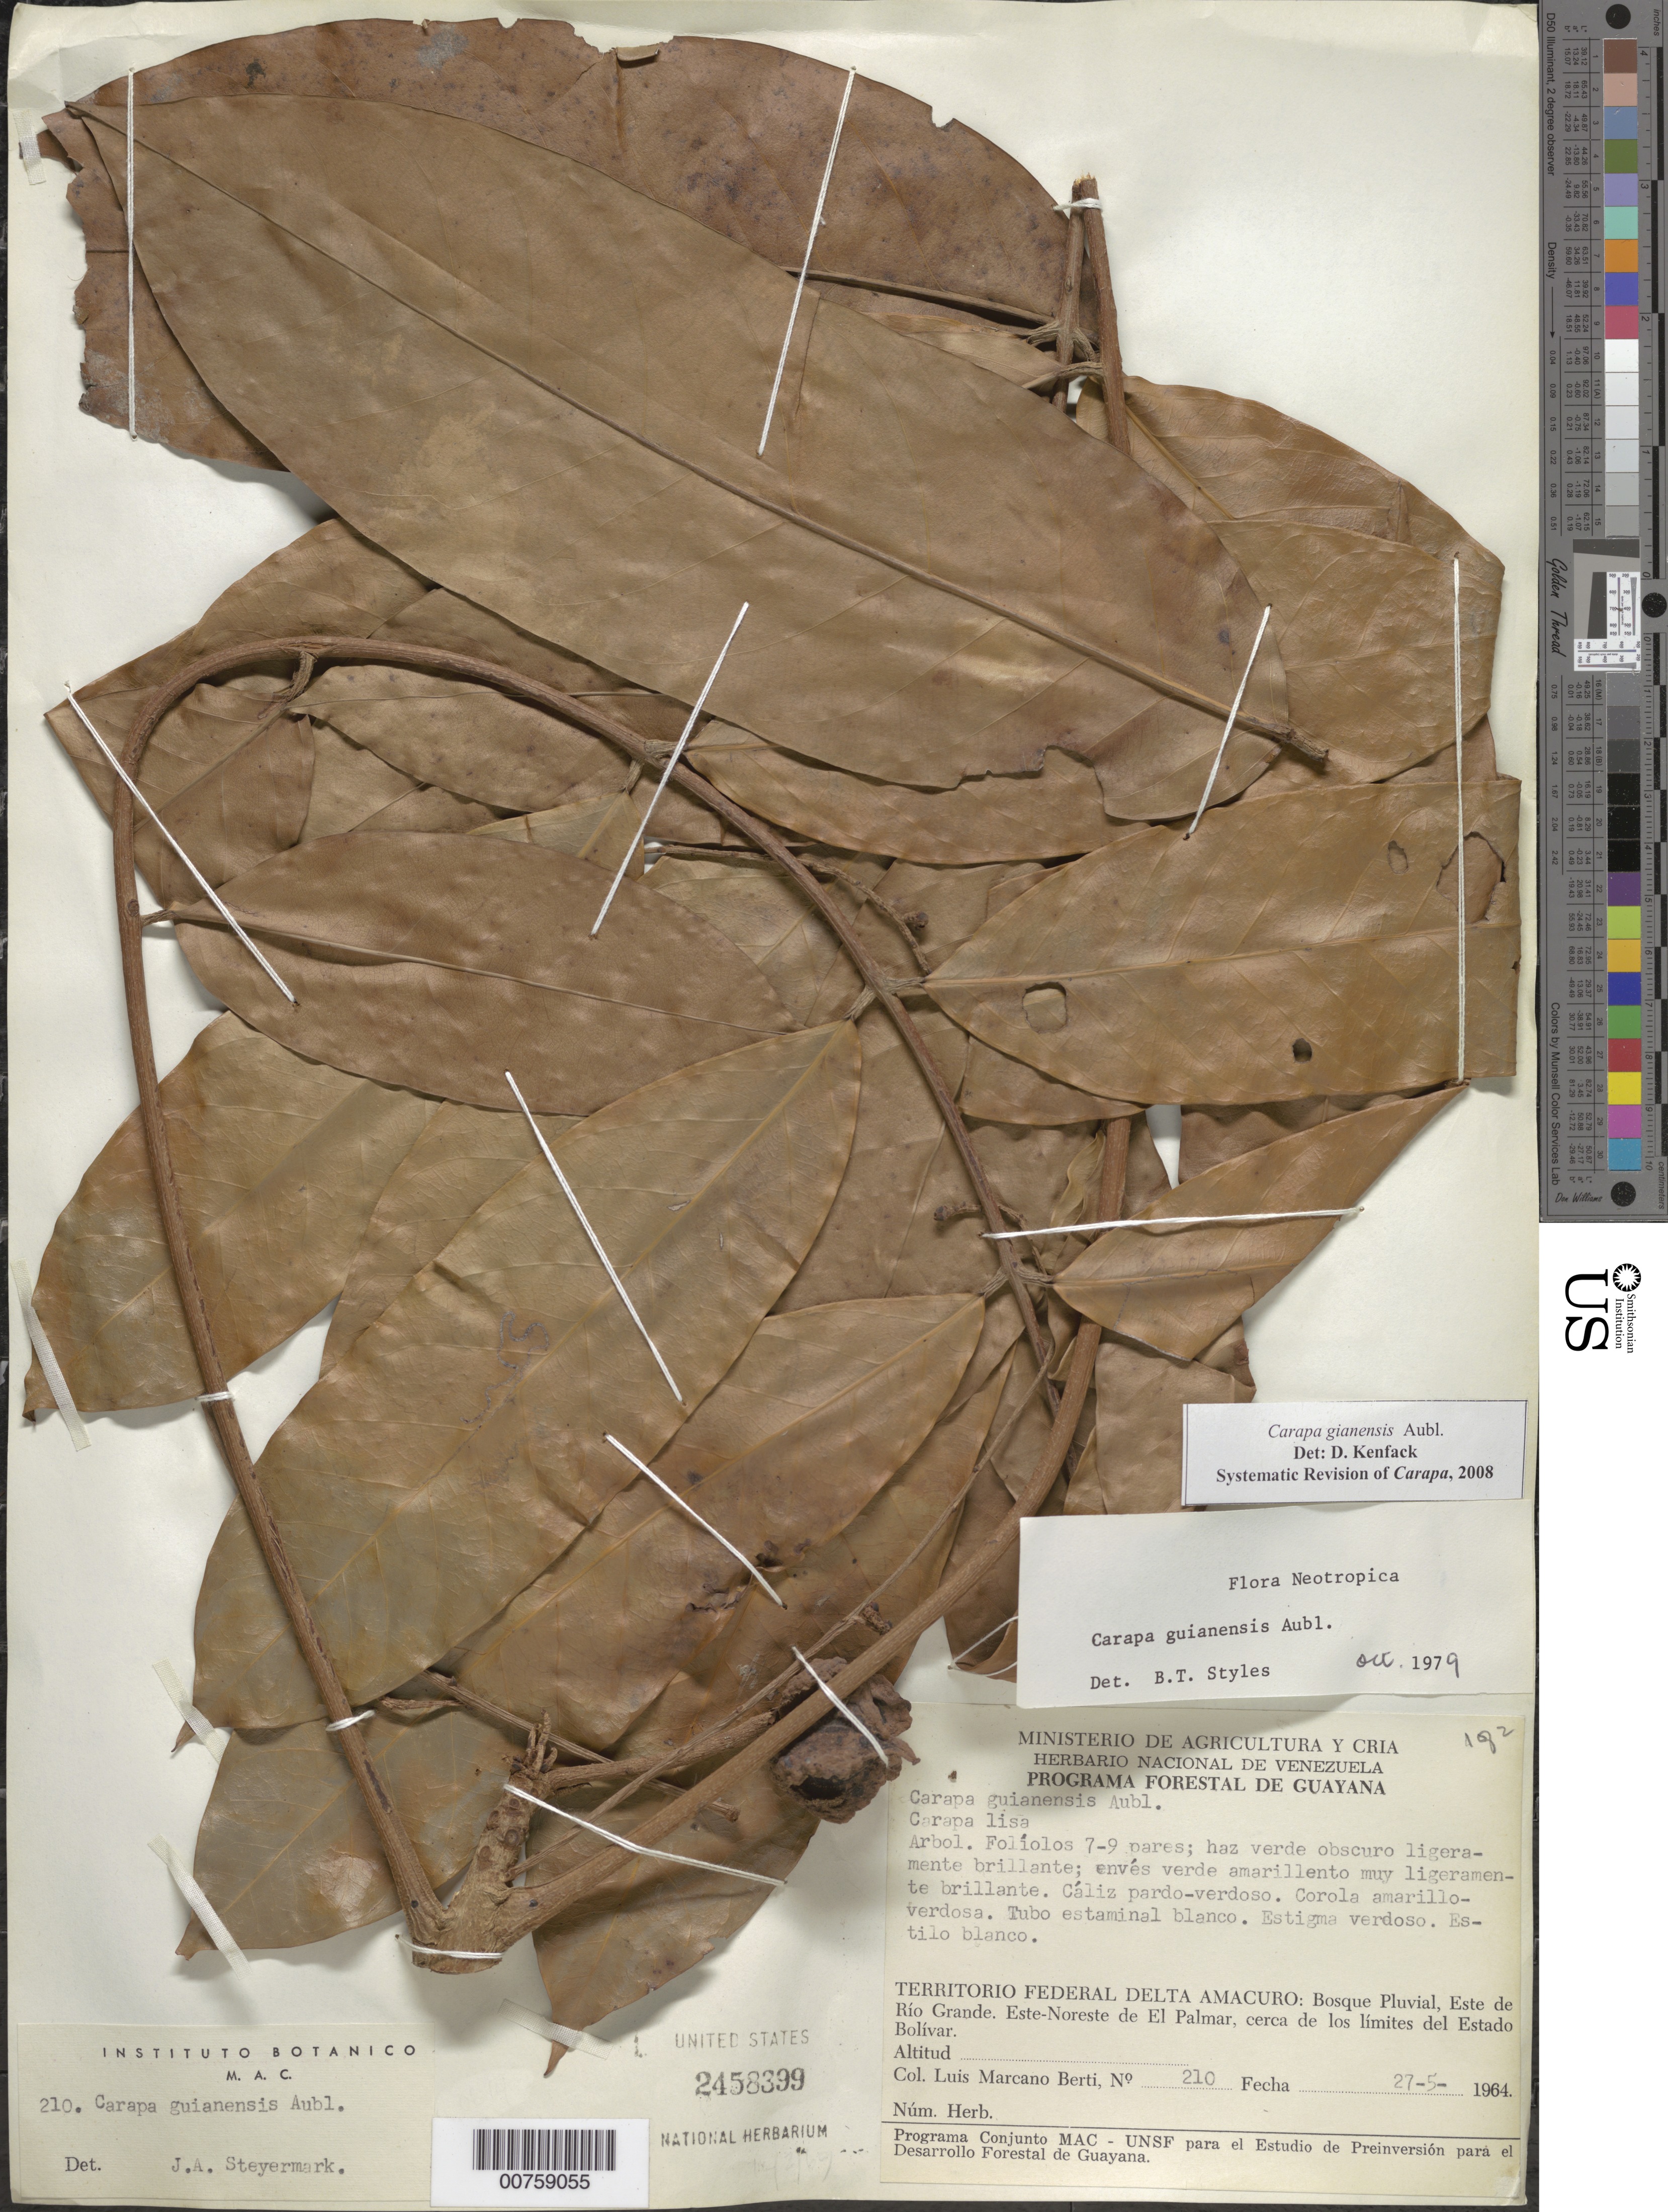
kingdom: Plantae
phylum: Tracheophyta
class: Magnoliopsida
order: Sapindales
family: Meliaceae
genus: Carapa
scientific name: Carapa guianensis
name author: Aubl.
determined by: Styles, B. T.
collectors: L. Marcano-Berti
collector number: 210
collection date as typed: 27-May-64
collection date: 1964-05-27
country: Venezuela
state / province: Delta Amacuro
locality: Este de Río Grande, ENE de El Palmar, cerca de los limites del Estado Bolívar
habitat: Bosque pluvial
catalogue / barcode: US 2458399